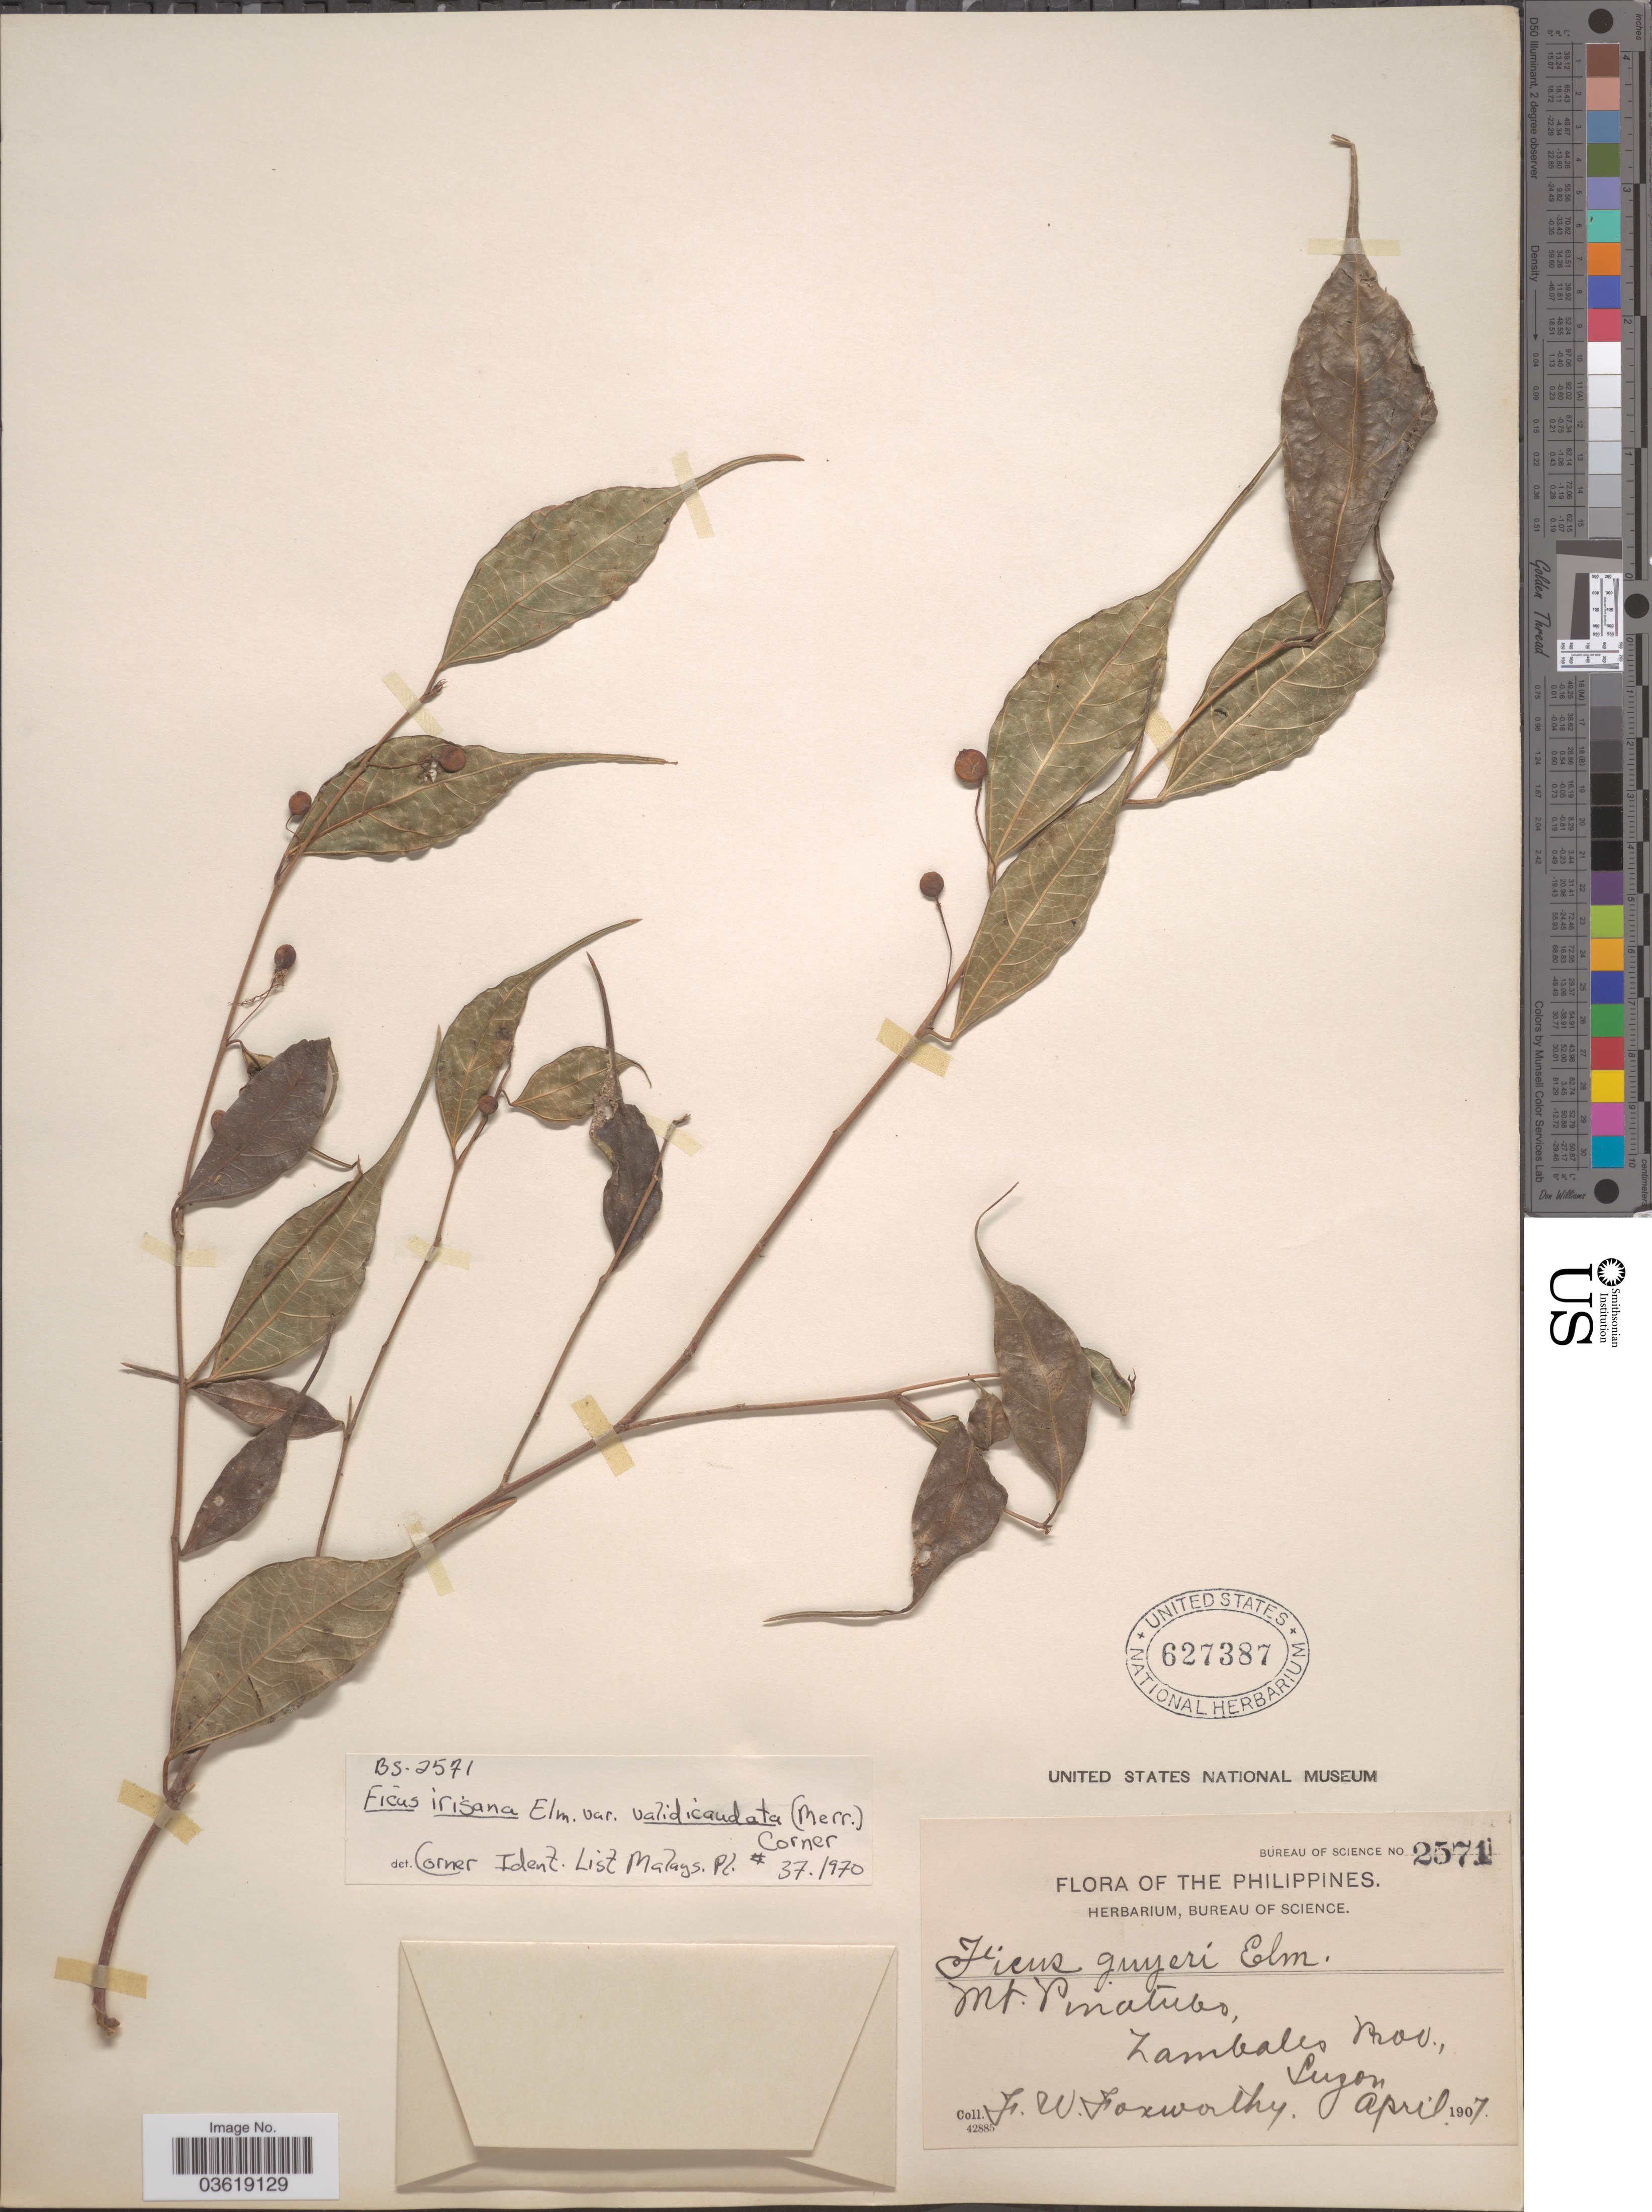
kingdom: Plantae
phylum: Tracheophyta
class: Magnoliopsida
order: Rosales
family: Moraceae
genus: Ficus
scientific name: Ficus irisana var. validicaudata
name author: Corner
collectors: F. W. Foxworthy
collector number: Bureau of Science 2571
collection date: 1907-04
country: Philippines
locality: Mt. Pinatubo, Zambales Prov., Luzon.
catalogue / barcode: US 627387